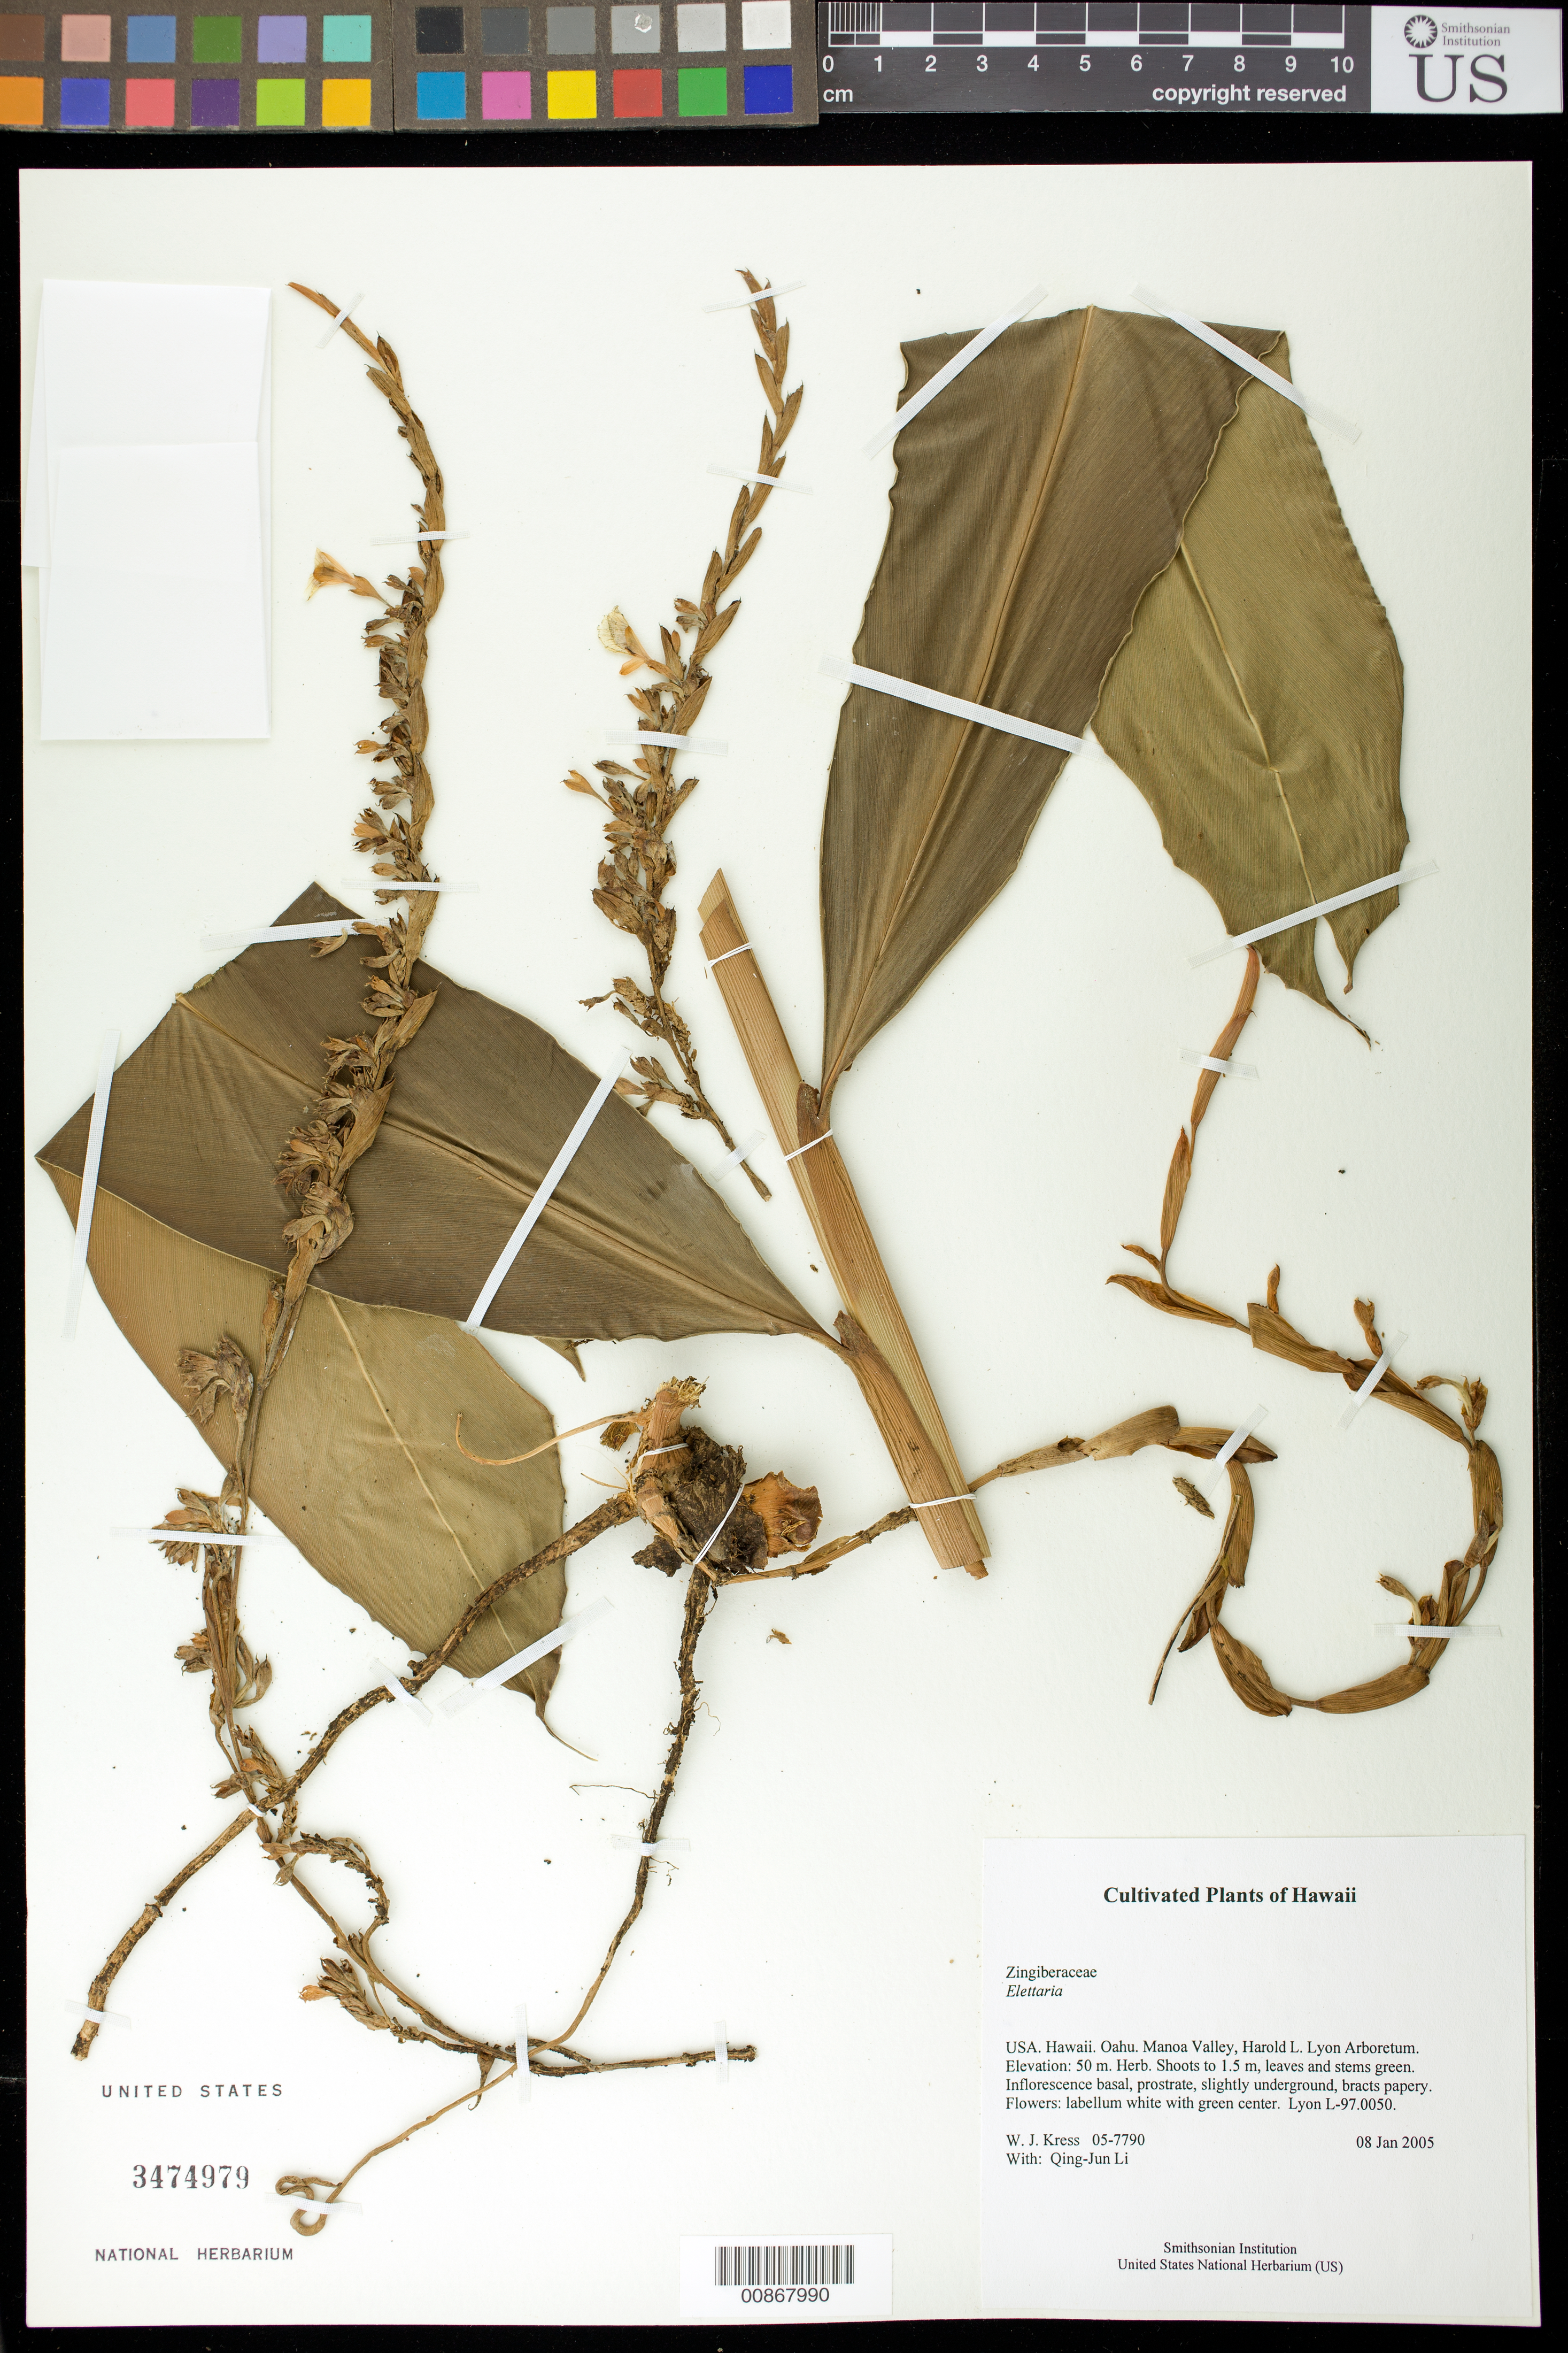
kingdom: Plantae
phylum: Tracheophyta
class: Liliopsida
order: Zingiberales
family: Zingiberaceae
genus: Elettaria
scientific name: Elettaria sp.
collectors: W. J. Kress & Q. J. Li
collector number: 05-7790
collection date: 2005-01-08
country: United States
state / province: Hawaii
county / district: Honolulu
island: Oahu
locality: Manoa Valley, Harold L. Lyon Arboretum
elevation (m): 50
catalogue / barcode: US 3474979